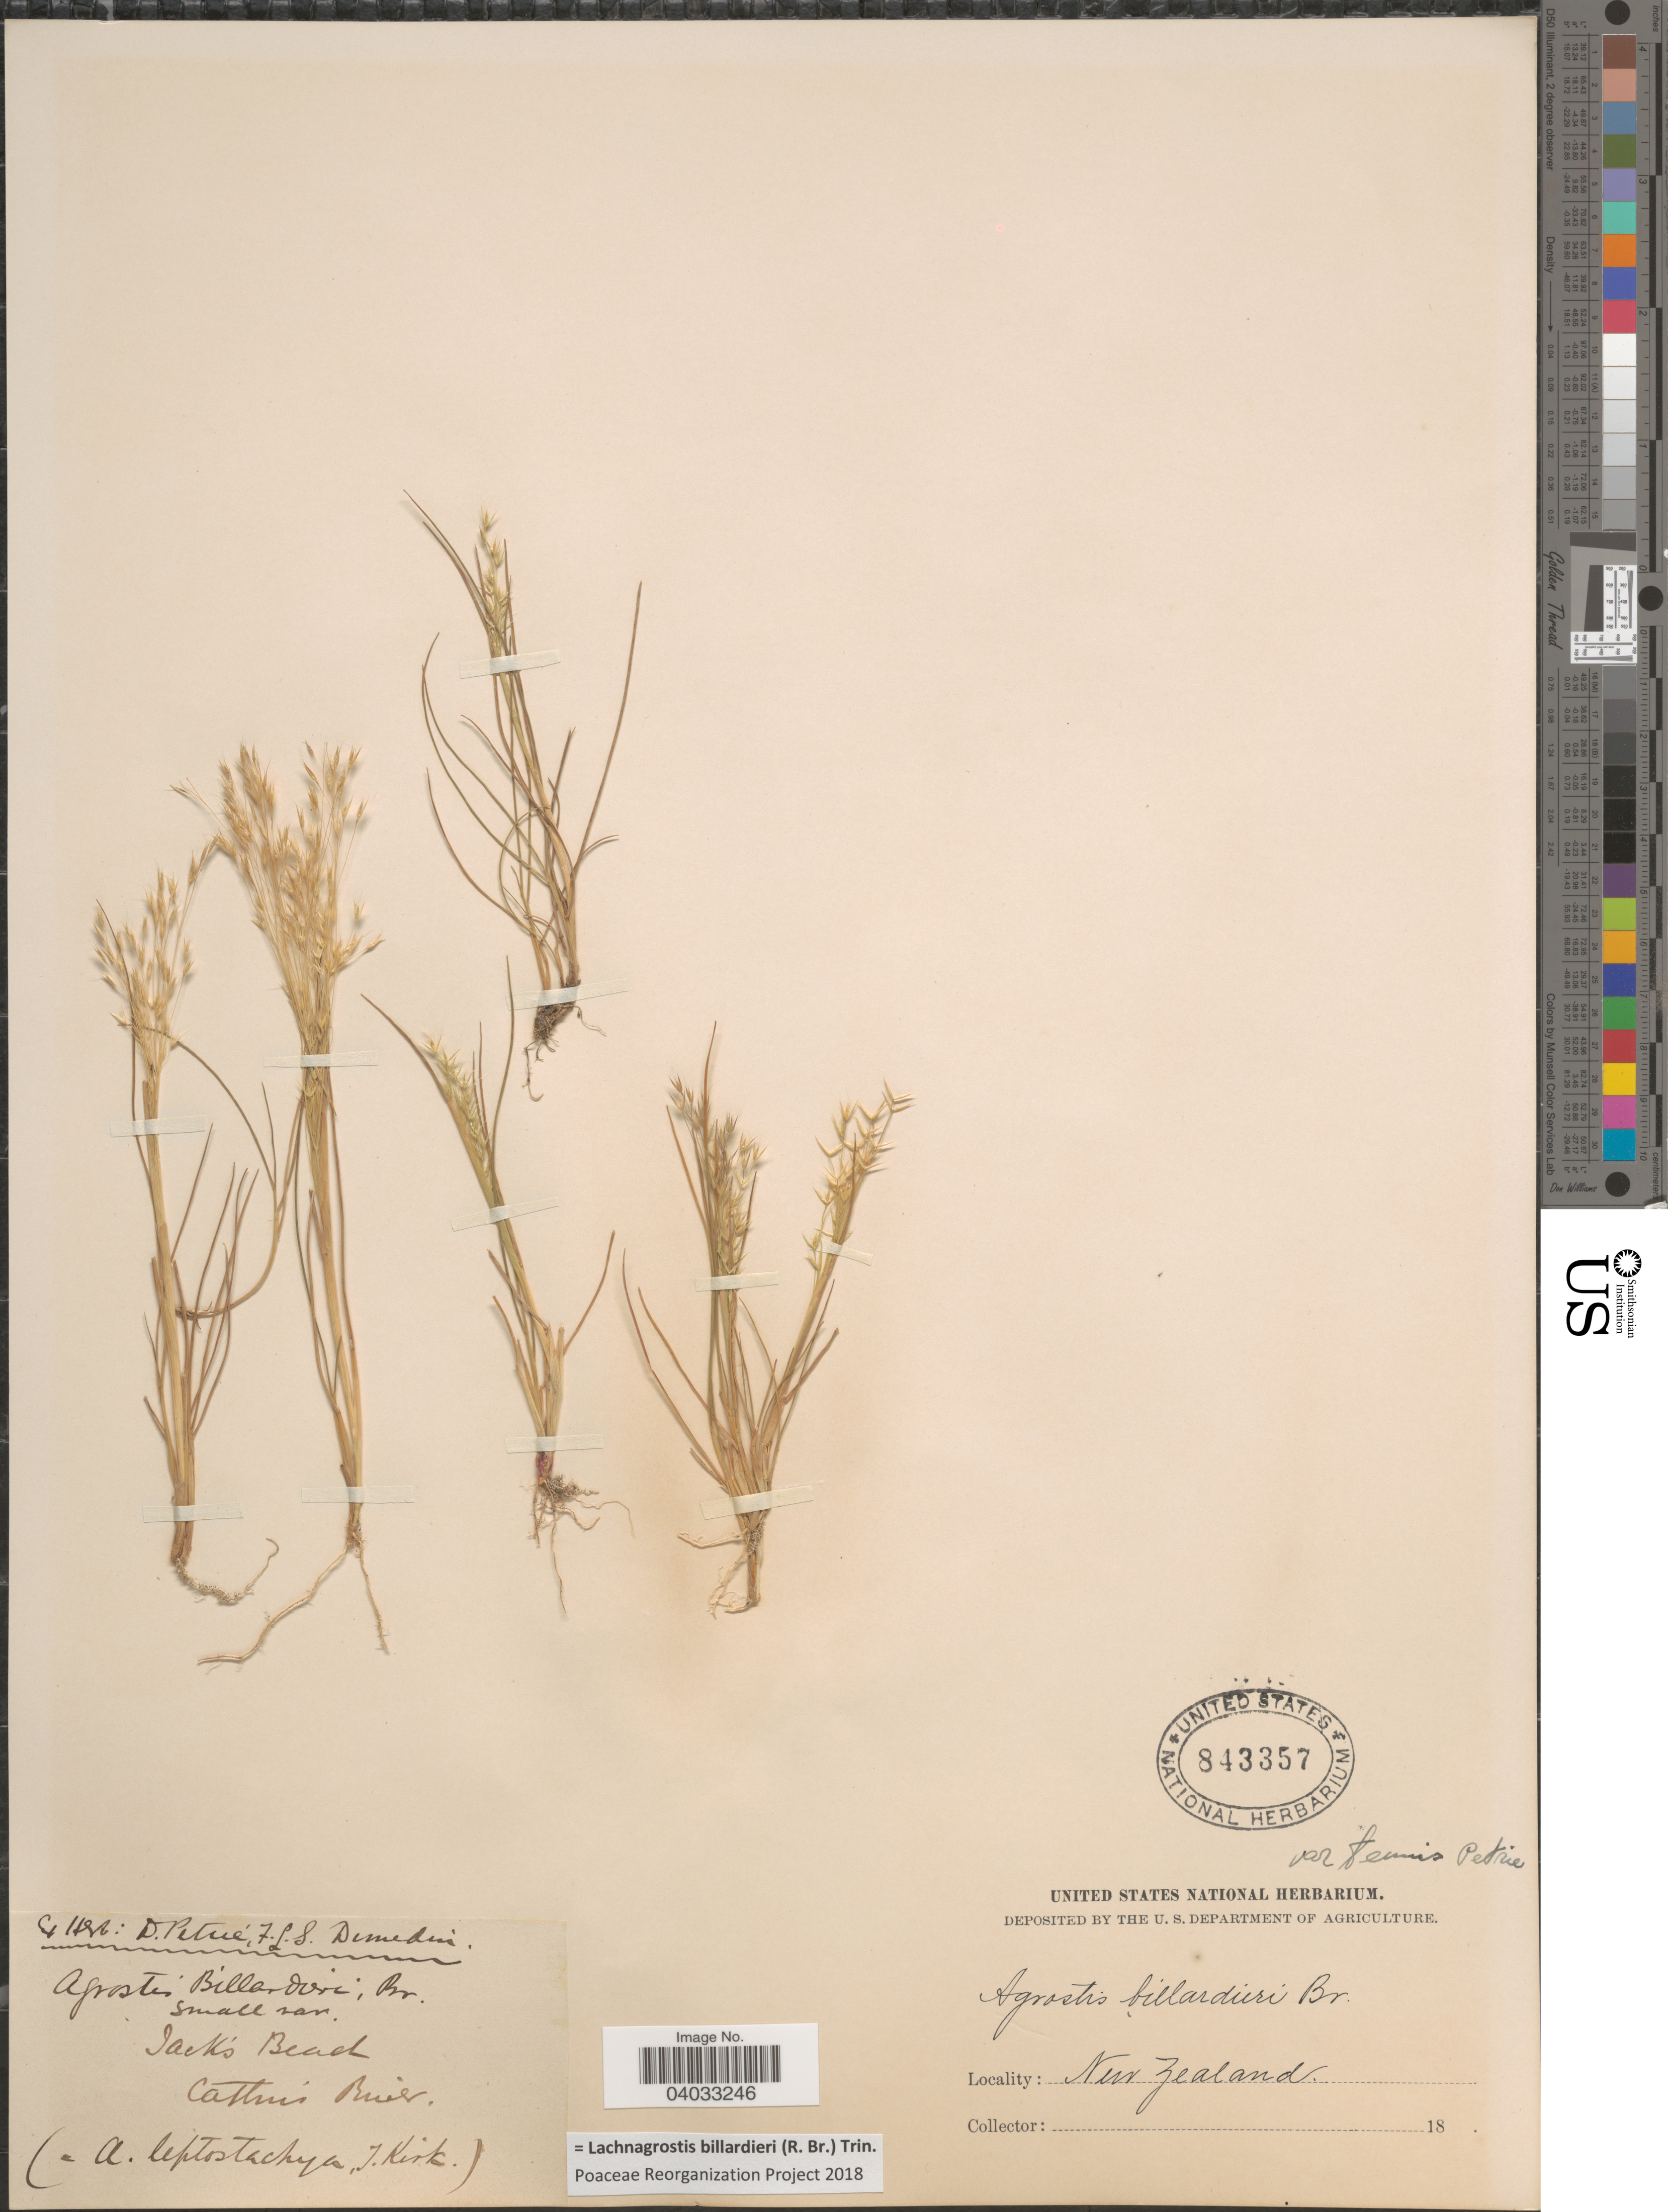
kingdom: Plantae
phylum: Tracheophyta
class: Liliopsida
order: Poales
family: Poaceae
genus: Lachnagrostis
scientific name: Lachnagrostis billardieri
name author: (R. Br.) Trin.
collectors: Ex Herb. D. Petrie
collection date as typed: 18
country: New Zealand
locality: Jack's Beach. Catlins River.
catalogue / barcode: US 843357